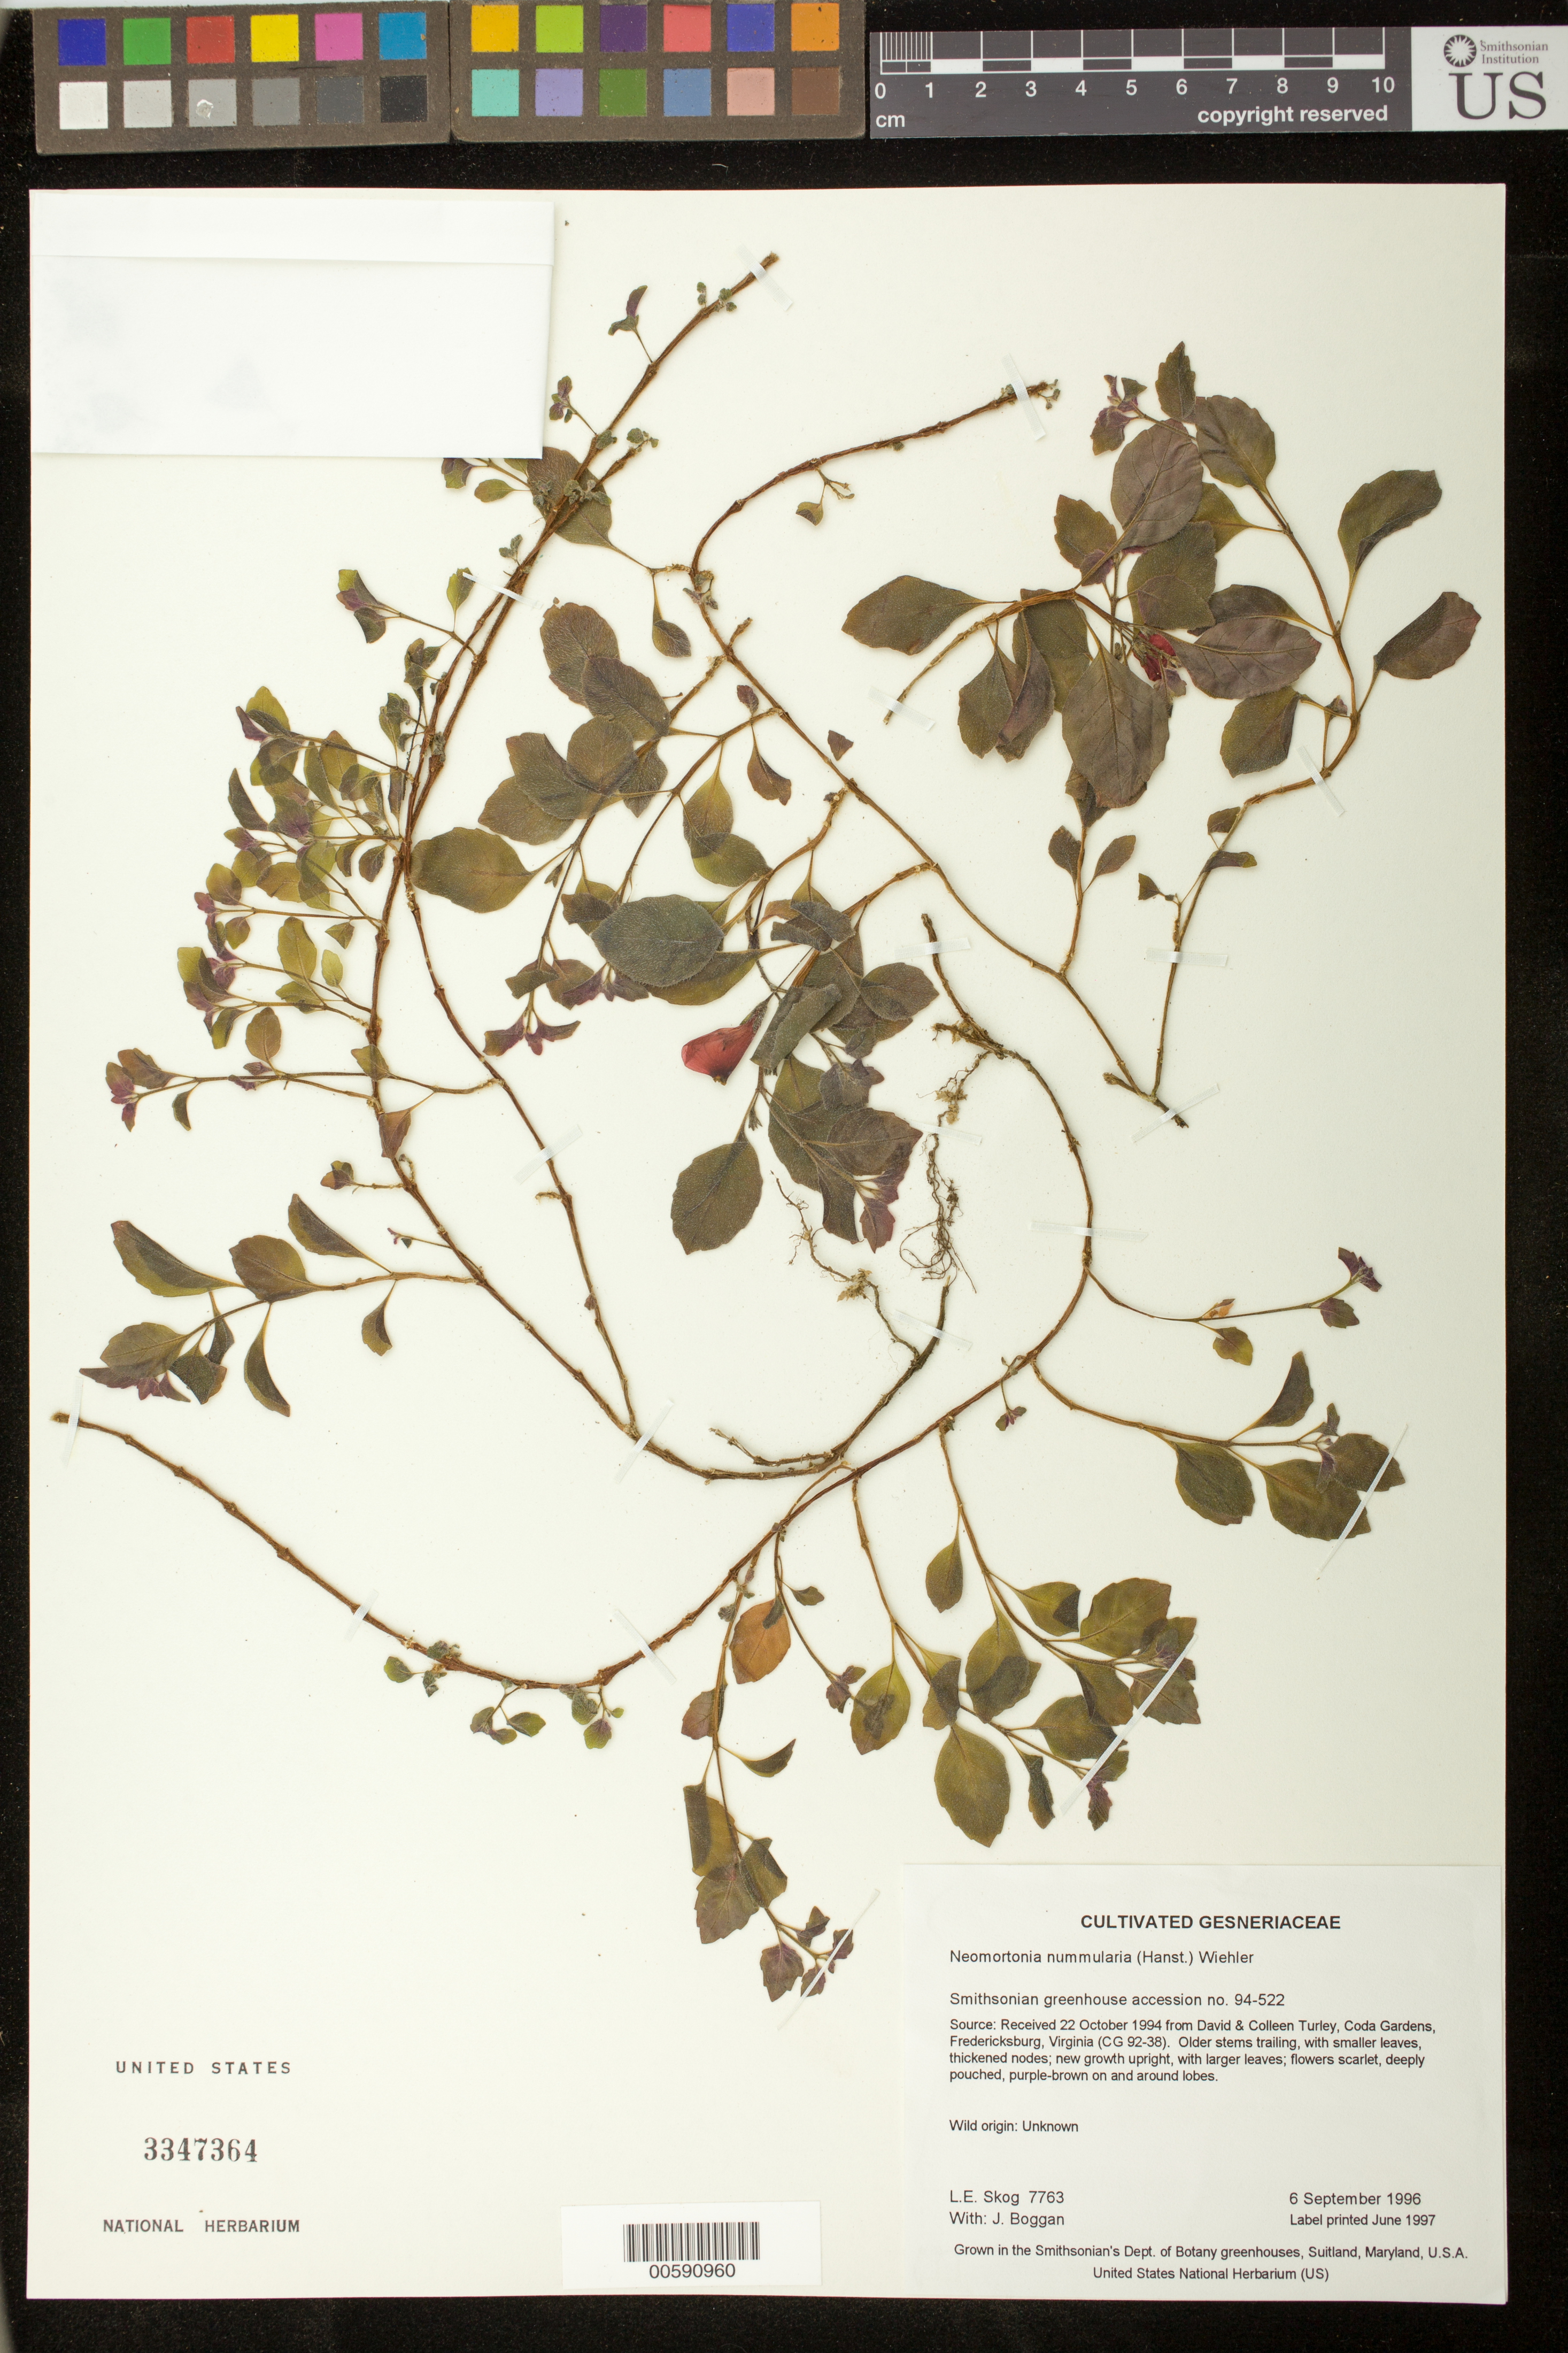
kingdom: Plantae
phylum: Tracheophyta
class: Magnoliopsida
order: Lamiales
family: Gesneriaceae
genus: Pachycaulos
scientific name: Pachycaulos nummularia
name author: (Hanst.) J.L. Clark & J.F. Sm.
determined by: Skog, Laurence E.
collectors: L. E. Skog & J. K. Boggan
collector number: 7763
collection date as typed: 06 Sep 1996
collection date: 1996-09-06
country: United States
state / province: Maryland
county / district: Prince George's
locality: Grown in the Smithsonian's Dept. of Botany greenhouses, Suitland, Maryland, U.S.A.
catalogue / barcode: US 3347364